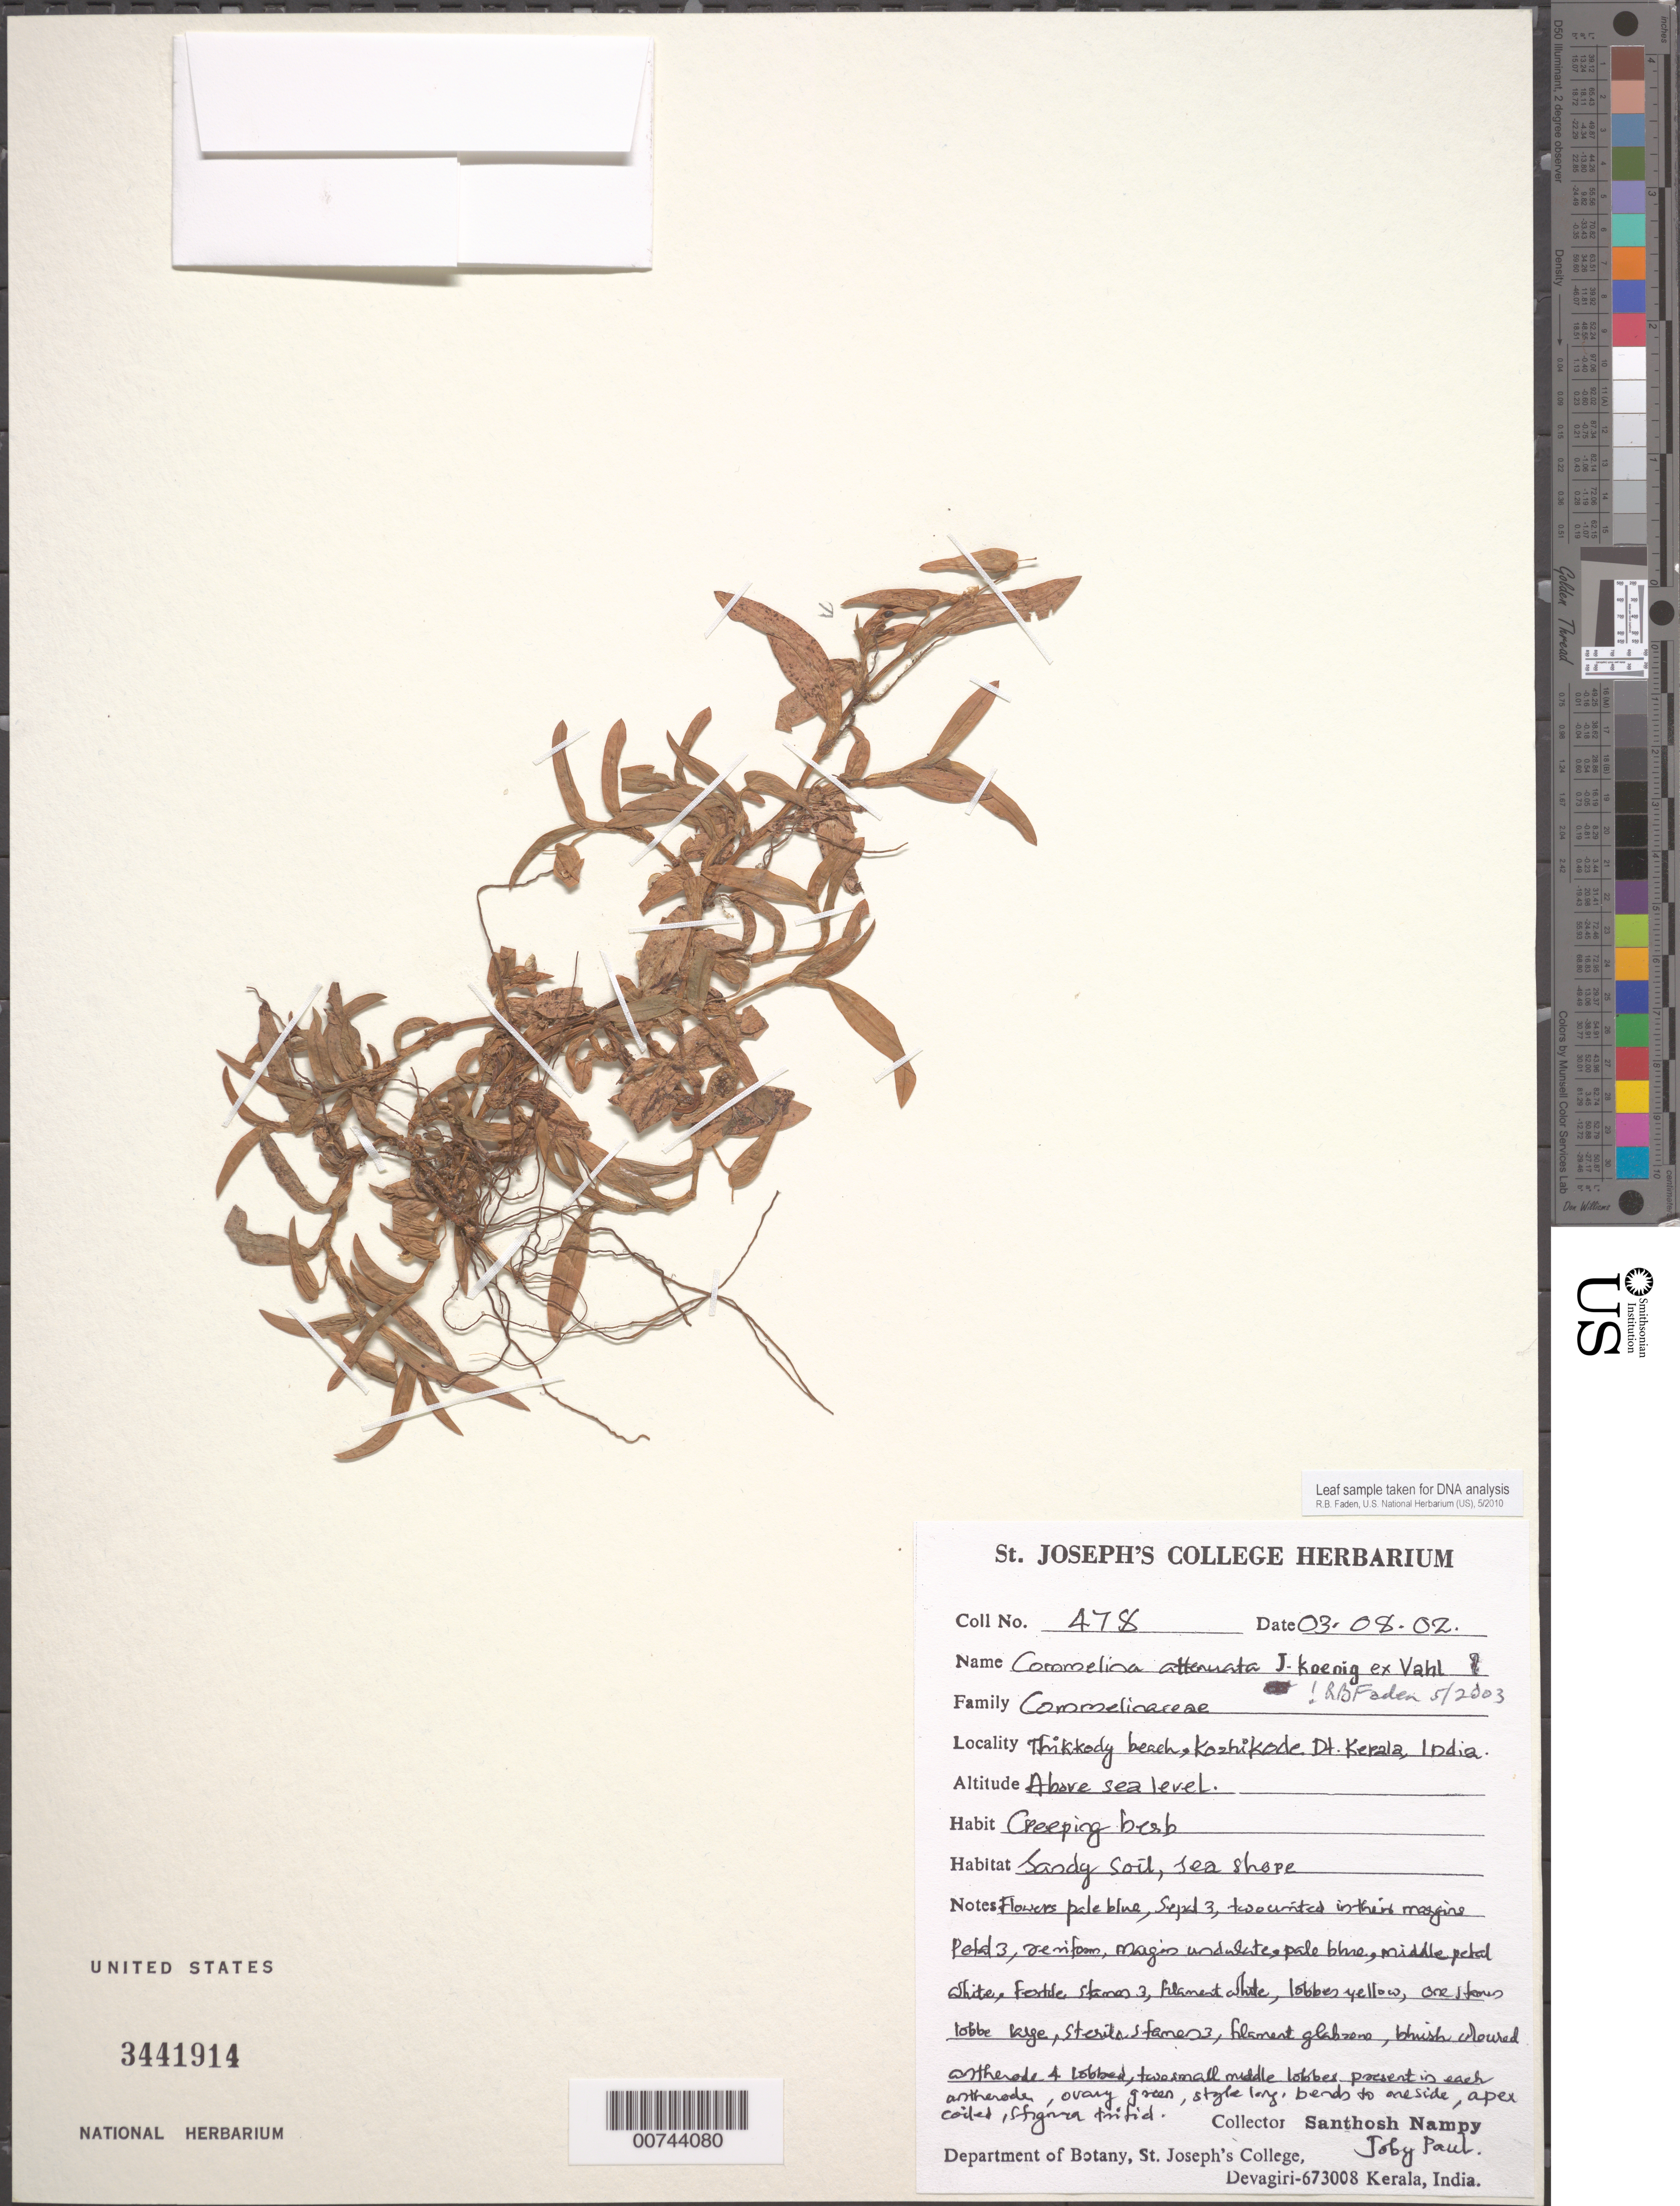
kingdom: Plantae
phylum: Tracheophyta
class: Liliopsida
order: Commelinales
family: Commelinaceae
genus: Commelina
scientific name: Commelina attenuata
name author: J. Koenig ex Vahl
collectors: S. Nampy & J. Paul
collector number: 478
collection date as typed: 03 Aug 2002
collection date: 2002-08-03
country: India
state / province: Kerala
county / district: Koshikode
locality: Thikkody Beach.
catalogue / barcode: US 3441914